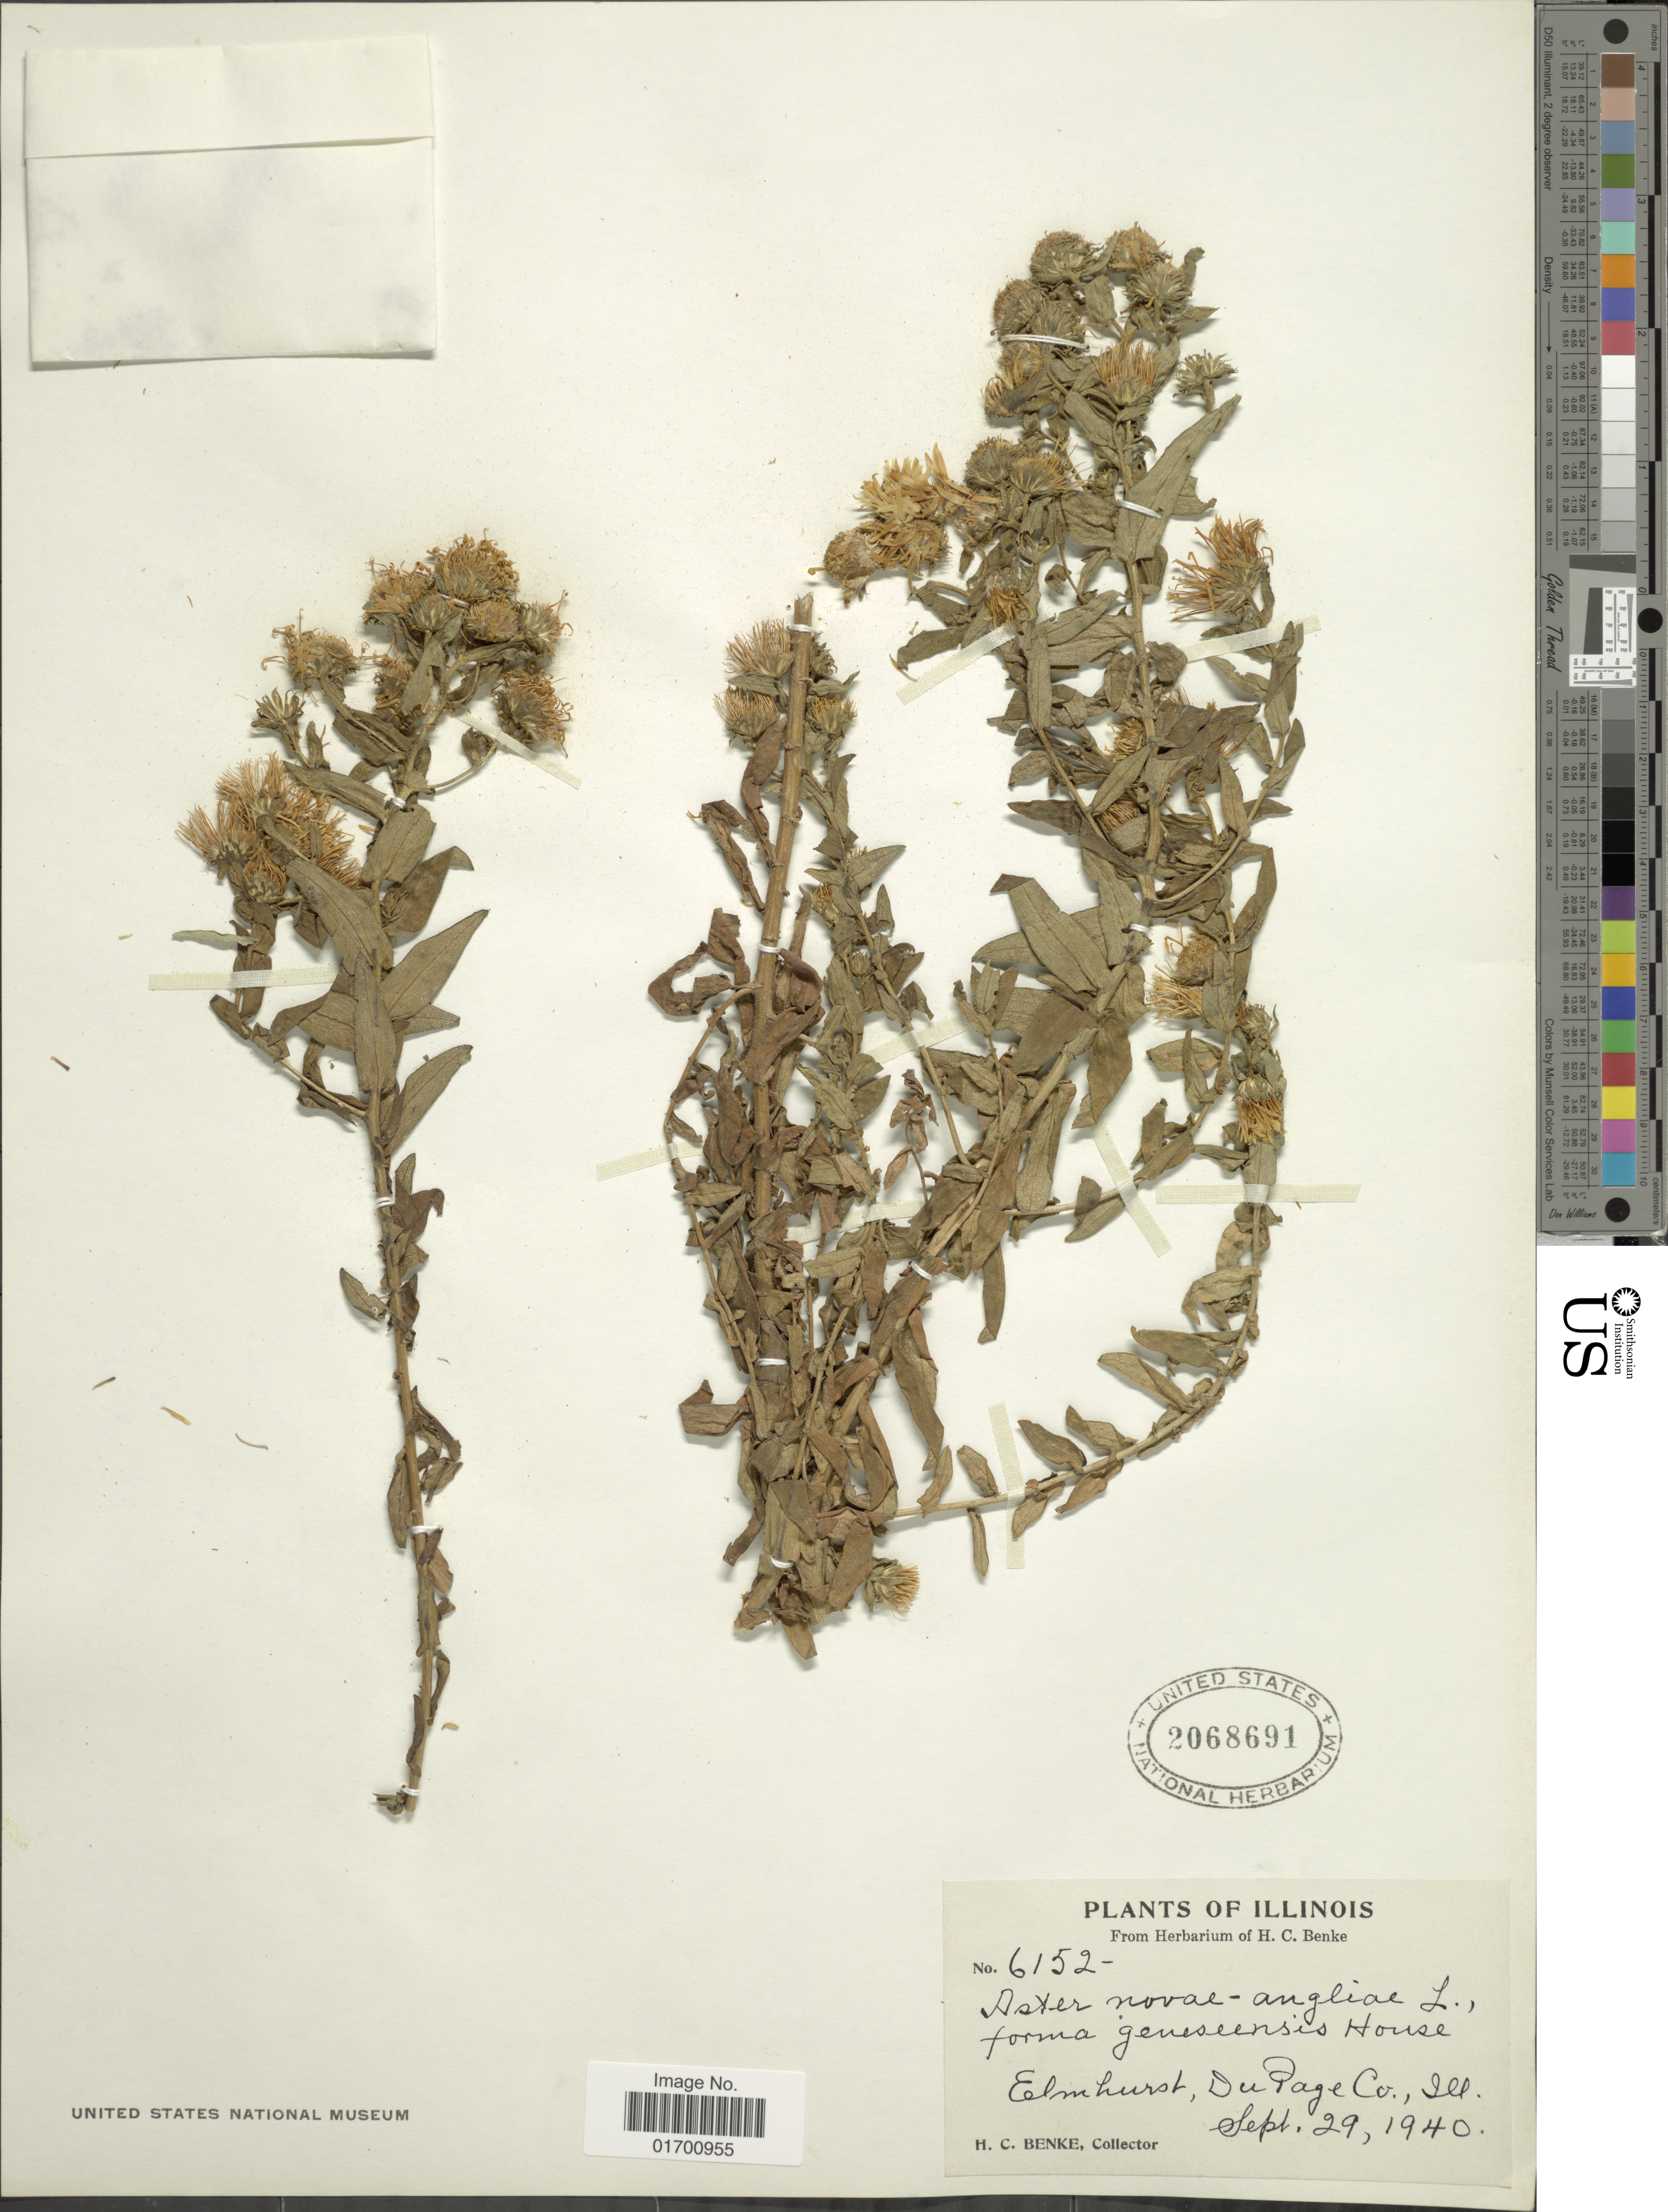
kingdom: Plantae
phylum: Tracheophyta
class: Magnoliopsida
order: Asterales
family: Asteraceae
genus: Symphyotrichum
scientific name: Symphyotrichum novae-angliae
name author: (L.) G.L. Nesom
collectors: H. Benke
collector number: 6152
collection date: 1940-09-29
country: United States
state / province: Illinois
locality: Eelmhurst, Du Page Co., Ill.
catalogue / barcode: US 2068691